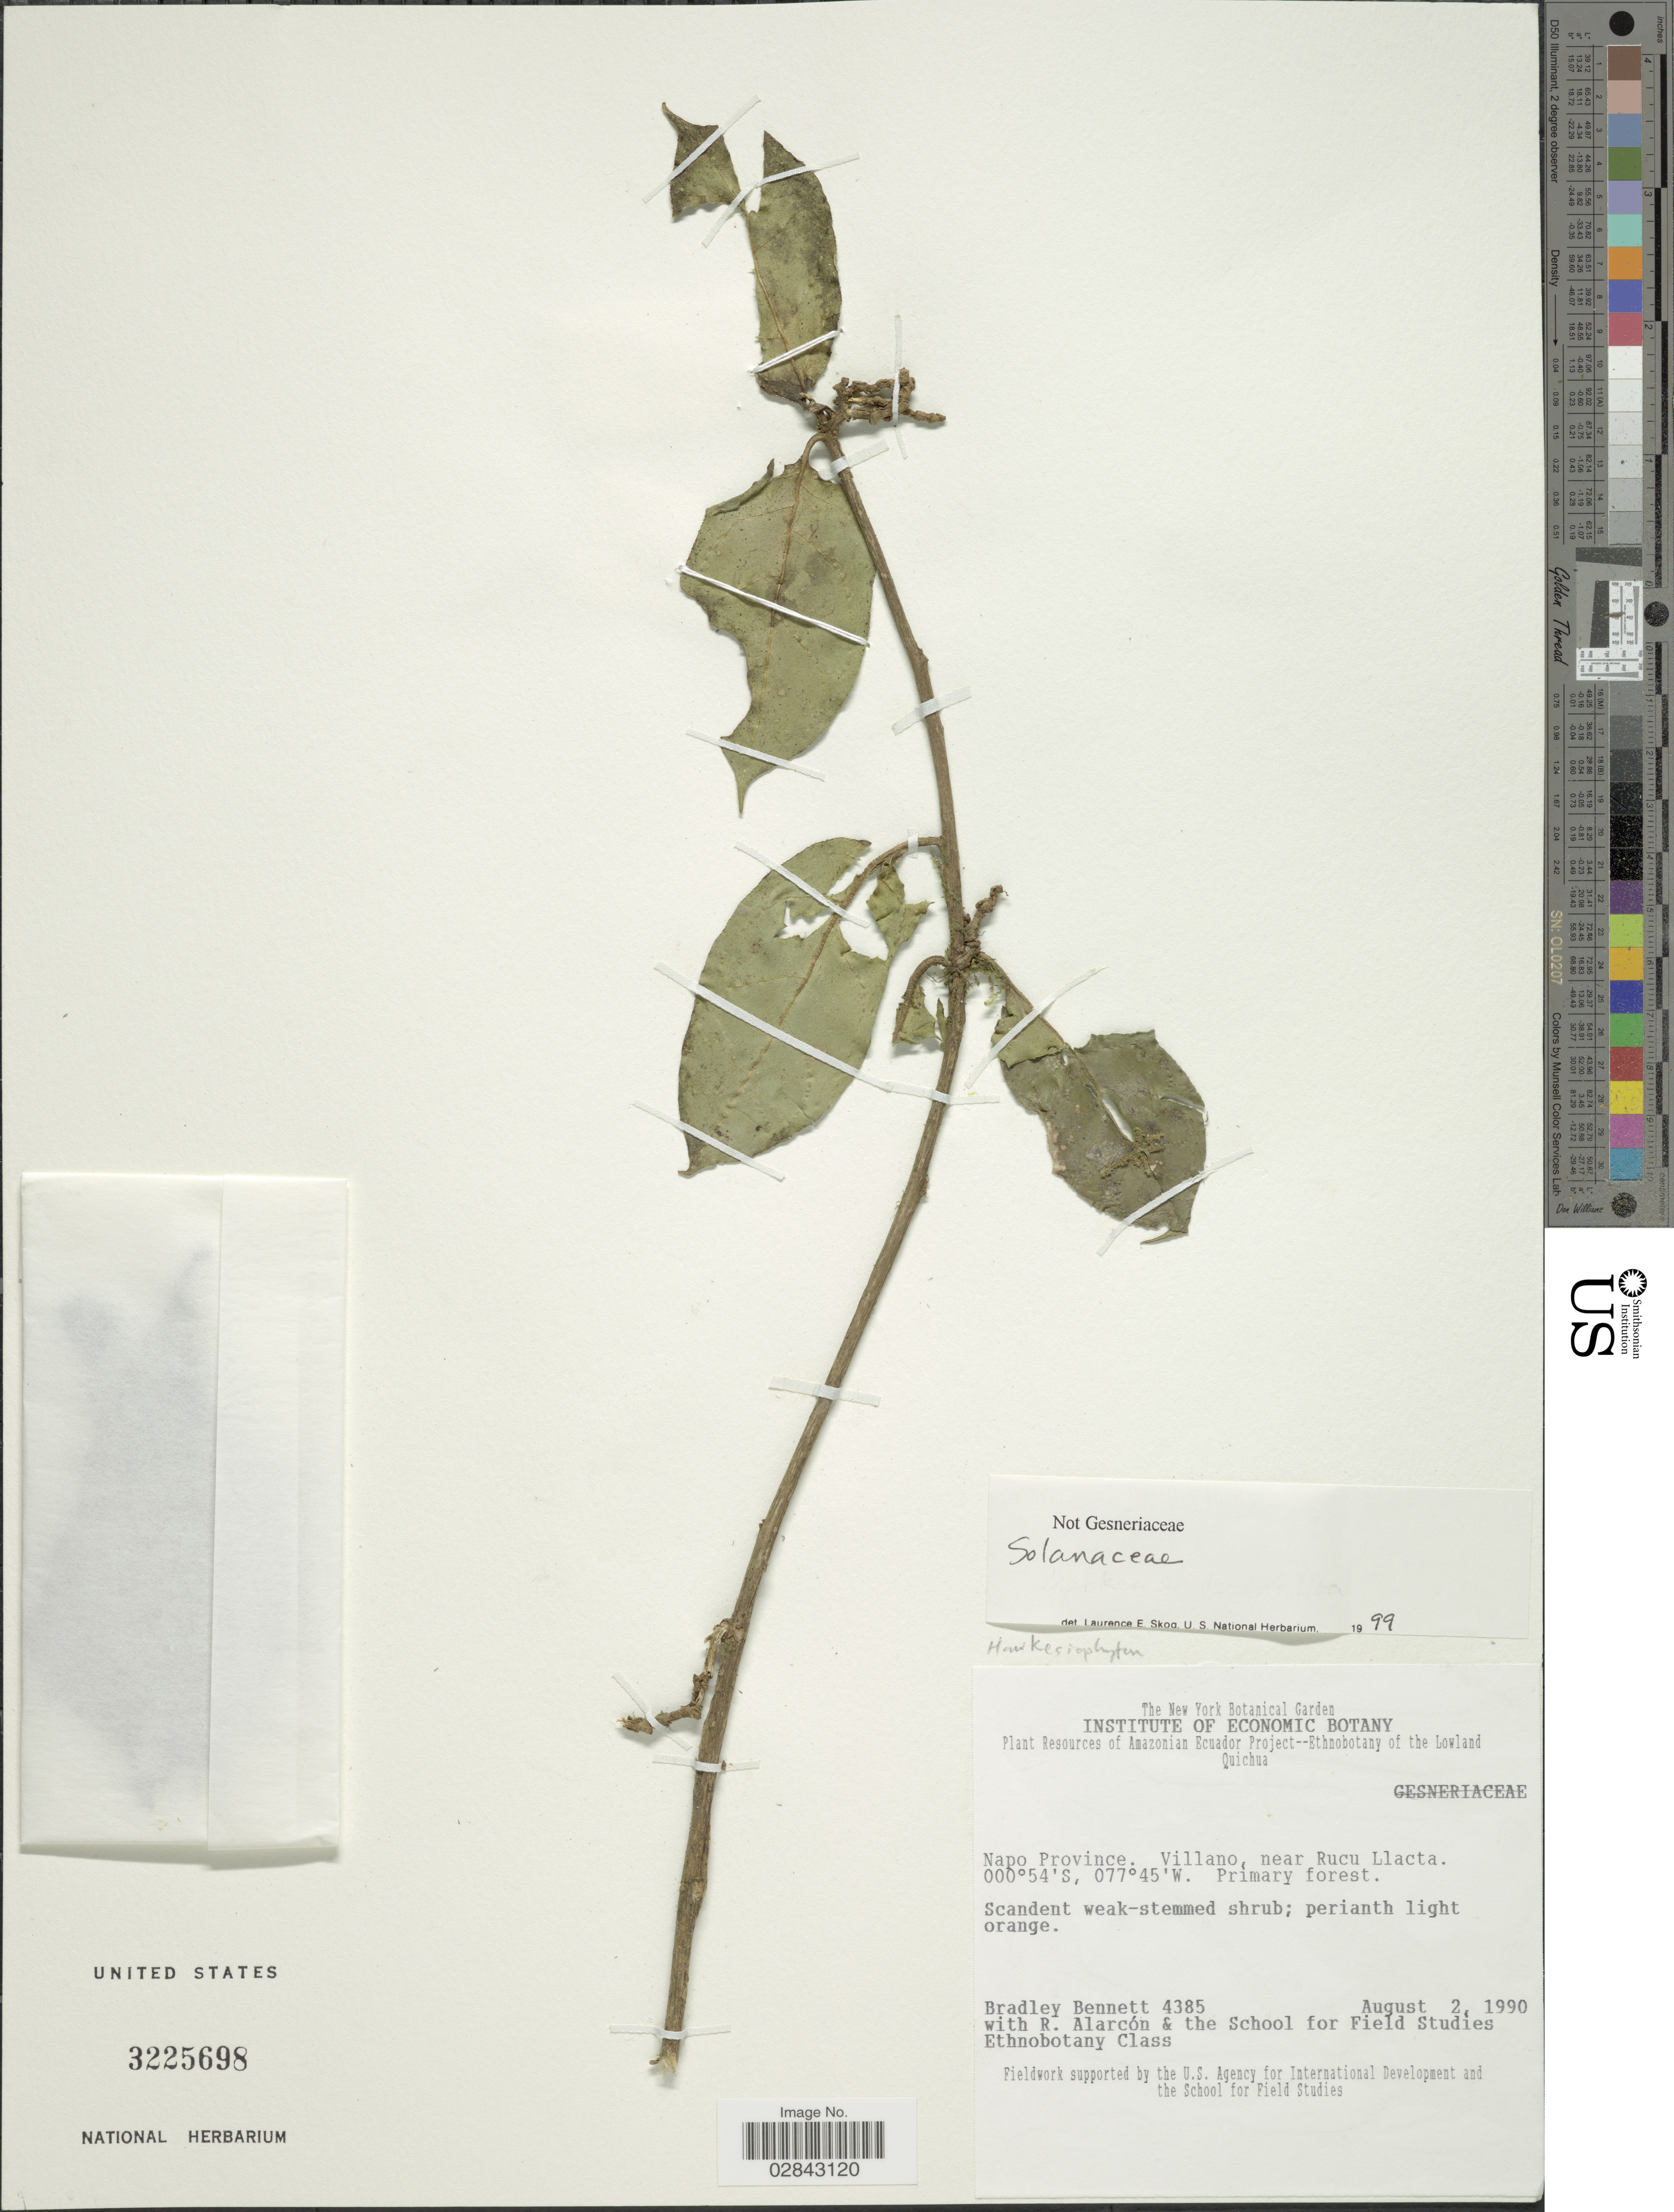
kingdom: Plantae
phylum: Tracheophyta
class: Magnoliopsida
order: Solanales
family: Solanaceae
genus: Hawkesiophyton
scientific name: Hawkesiophyton sp.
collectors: B. Bennett, R. Alarcón & The School for Field Studies Ethnobotany Class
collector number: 4385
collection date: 1990-08-02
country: Ecuador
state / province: Napo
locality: Villano, near Rucu Llacta.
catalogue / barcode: US 3225698